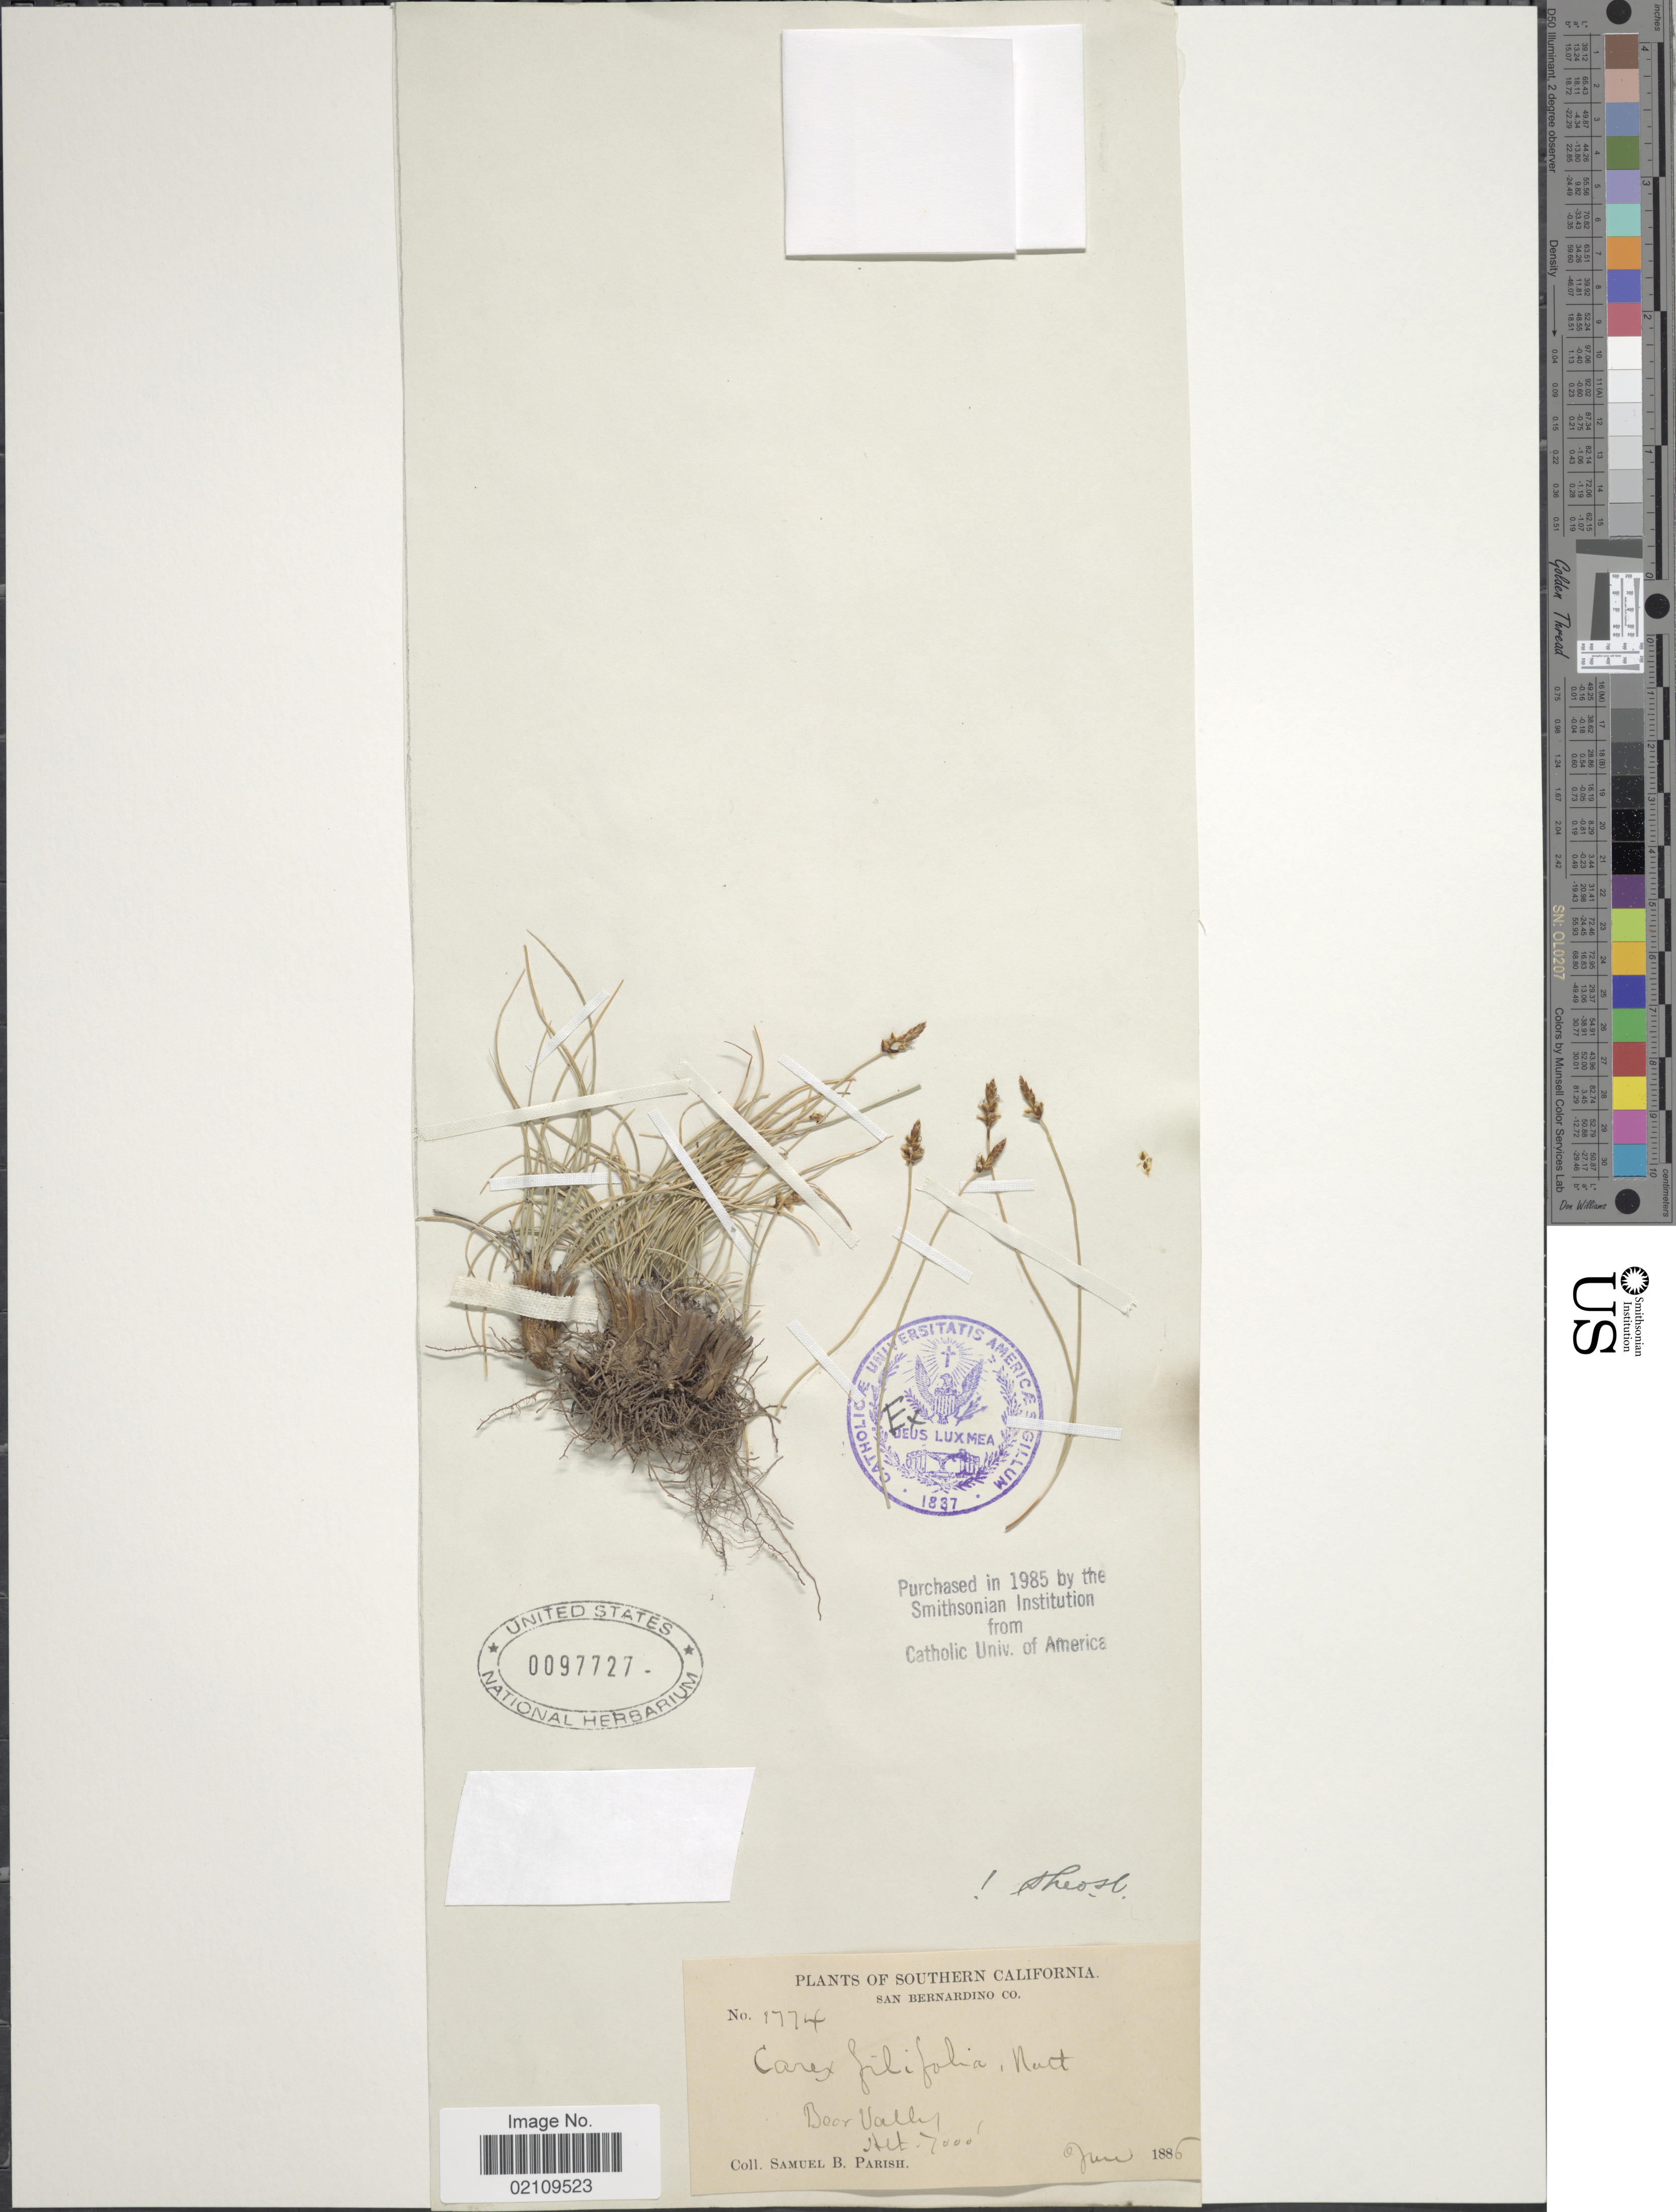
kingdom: Plantae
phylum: Tracheophyta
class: Liliopsida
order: Poales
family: Cyperaceae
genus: Carex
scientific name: Carex filifolia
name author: Nutt.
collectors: S. B. Parish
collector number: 1774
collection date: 1886-06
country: United States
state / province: California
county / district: San Bernardino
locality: Southern California, San Bernardino Co, Bear Valley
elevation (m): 2134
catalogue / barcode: US 97727